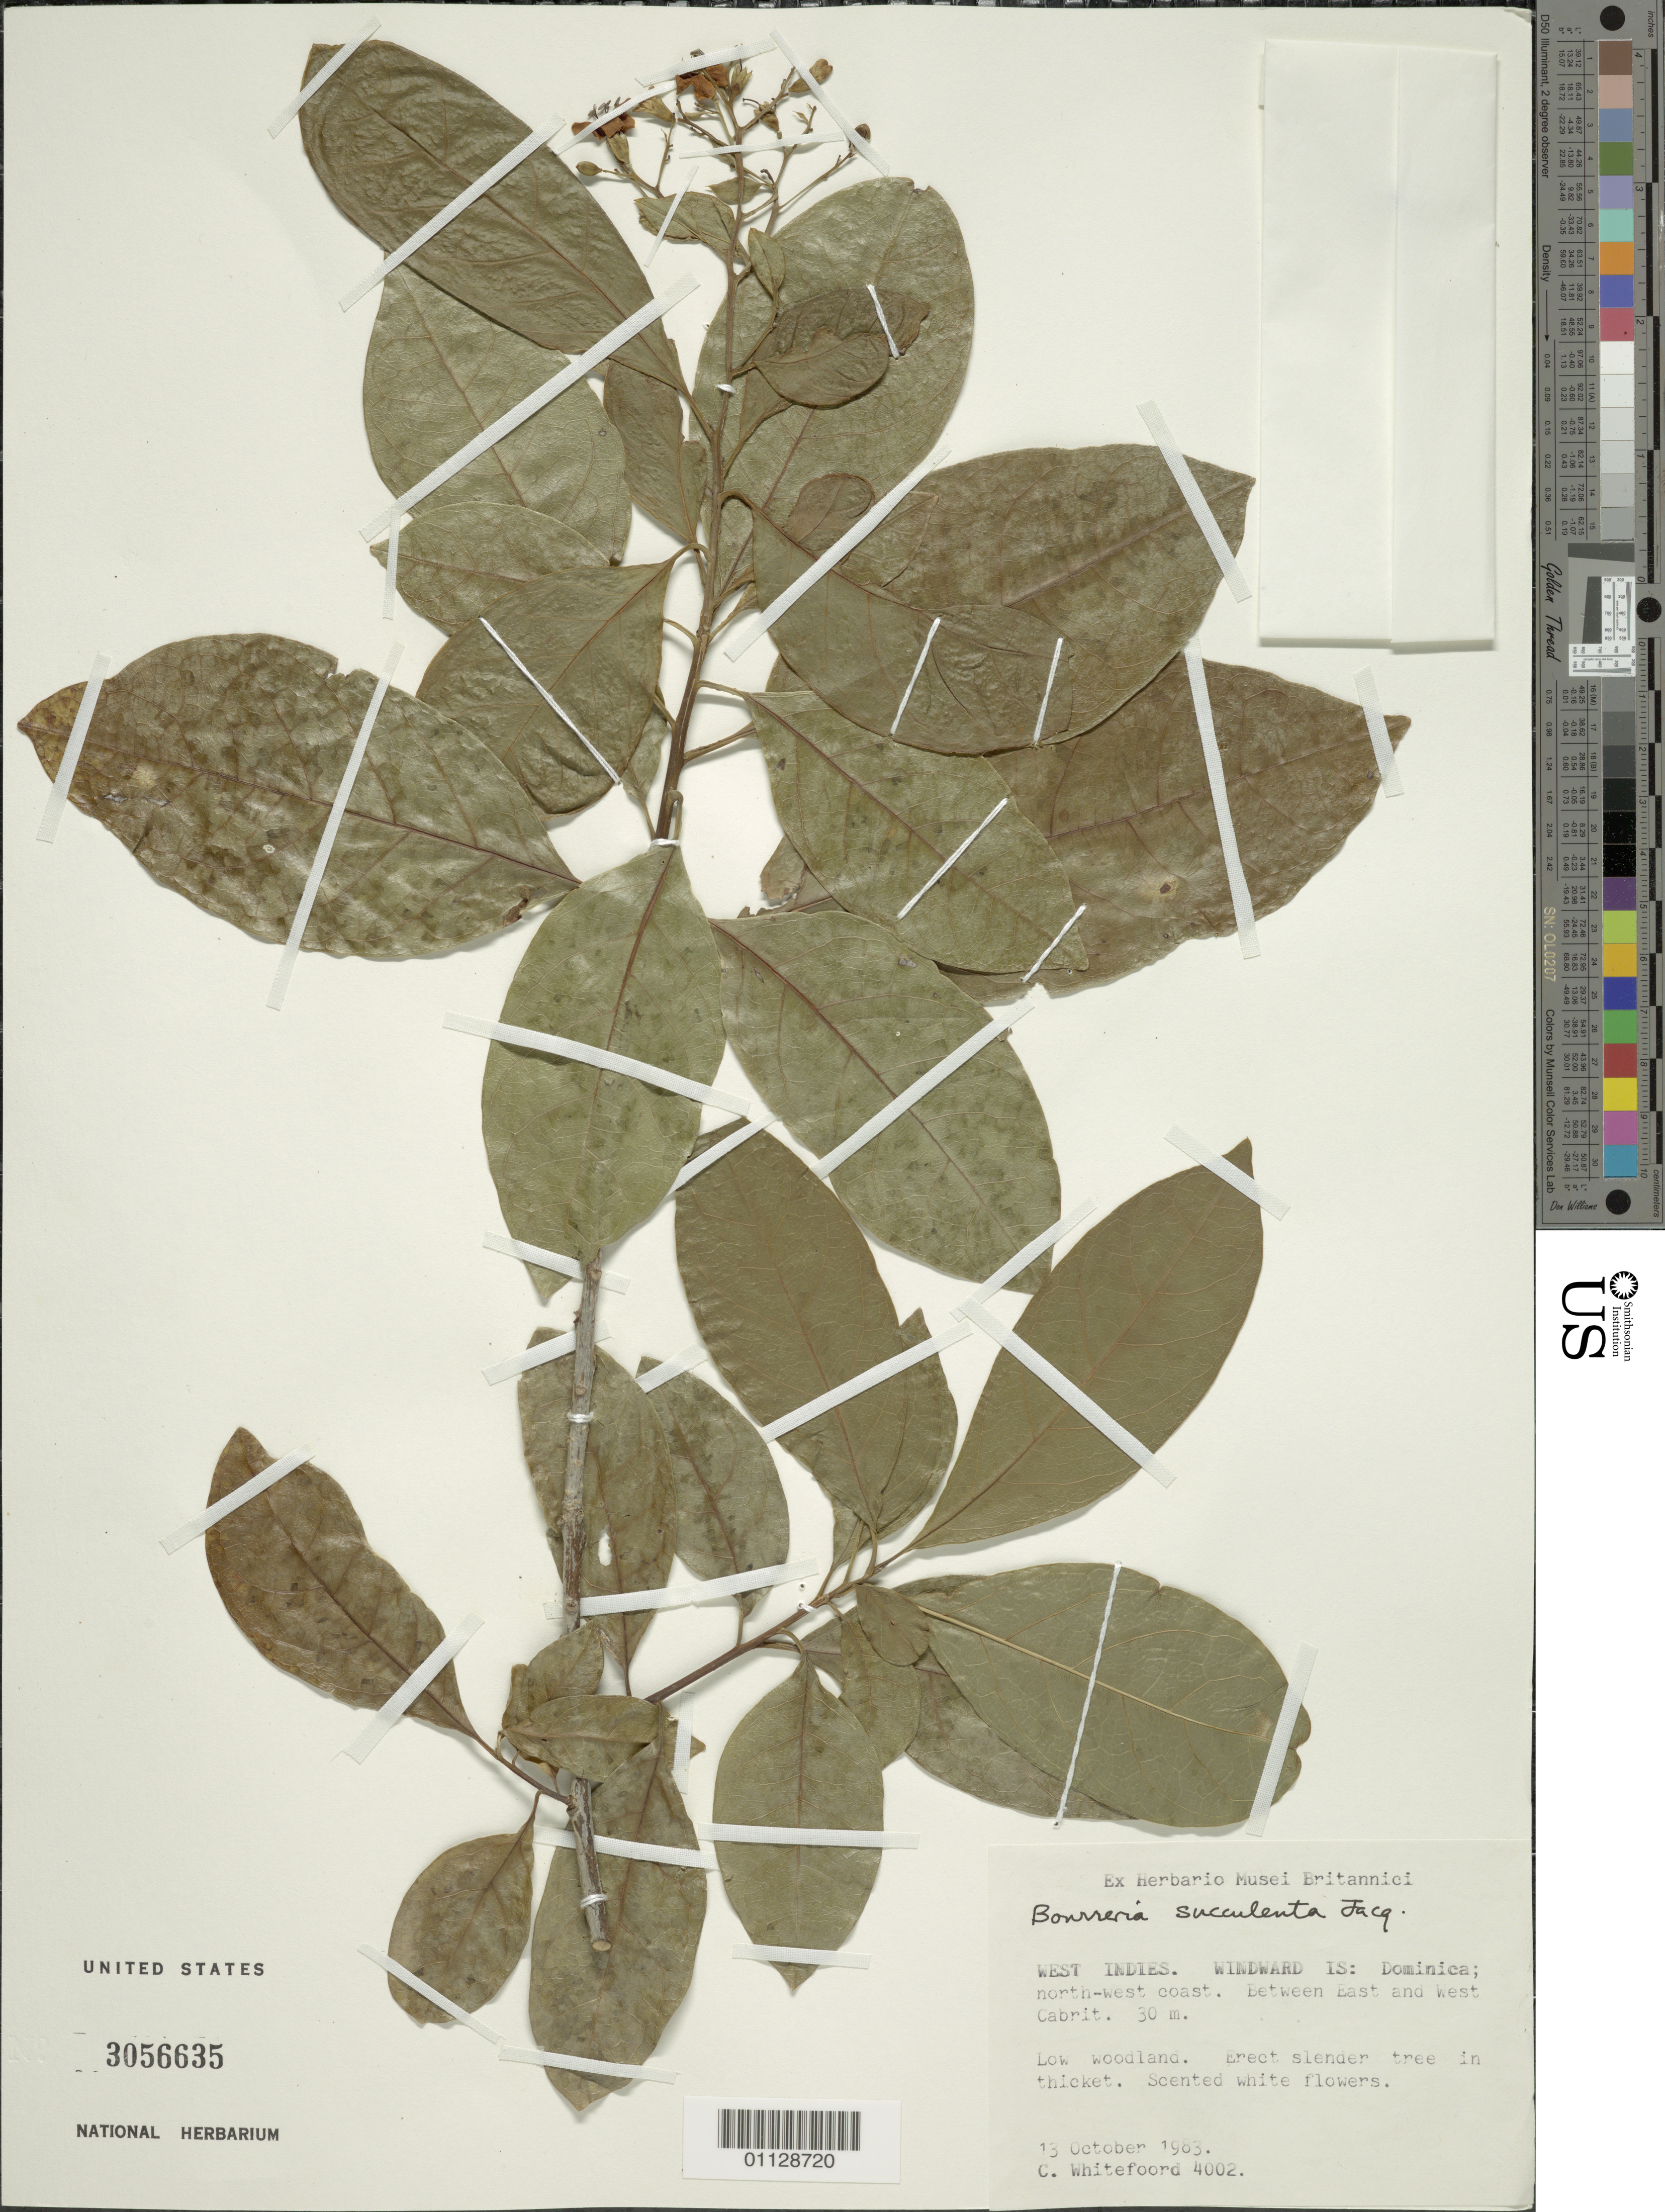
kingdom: Plantae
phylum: Tracheophyta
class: Magnoliopsida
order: Boraginales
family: Ehretiaceae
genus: Bourreria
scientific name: Bourreria succulenta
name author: Jacq.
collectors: C. Whitefoord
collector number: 4002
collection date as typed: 13 Oct 1983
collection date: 1983-10-13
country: Dominica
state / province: St. John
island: Dominica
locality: NW coast, between E and W Cabrit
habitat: low woodland | in thicket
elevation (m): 30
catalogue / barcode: US 3056635